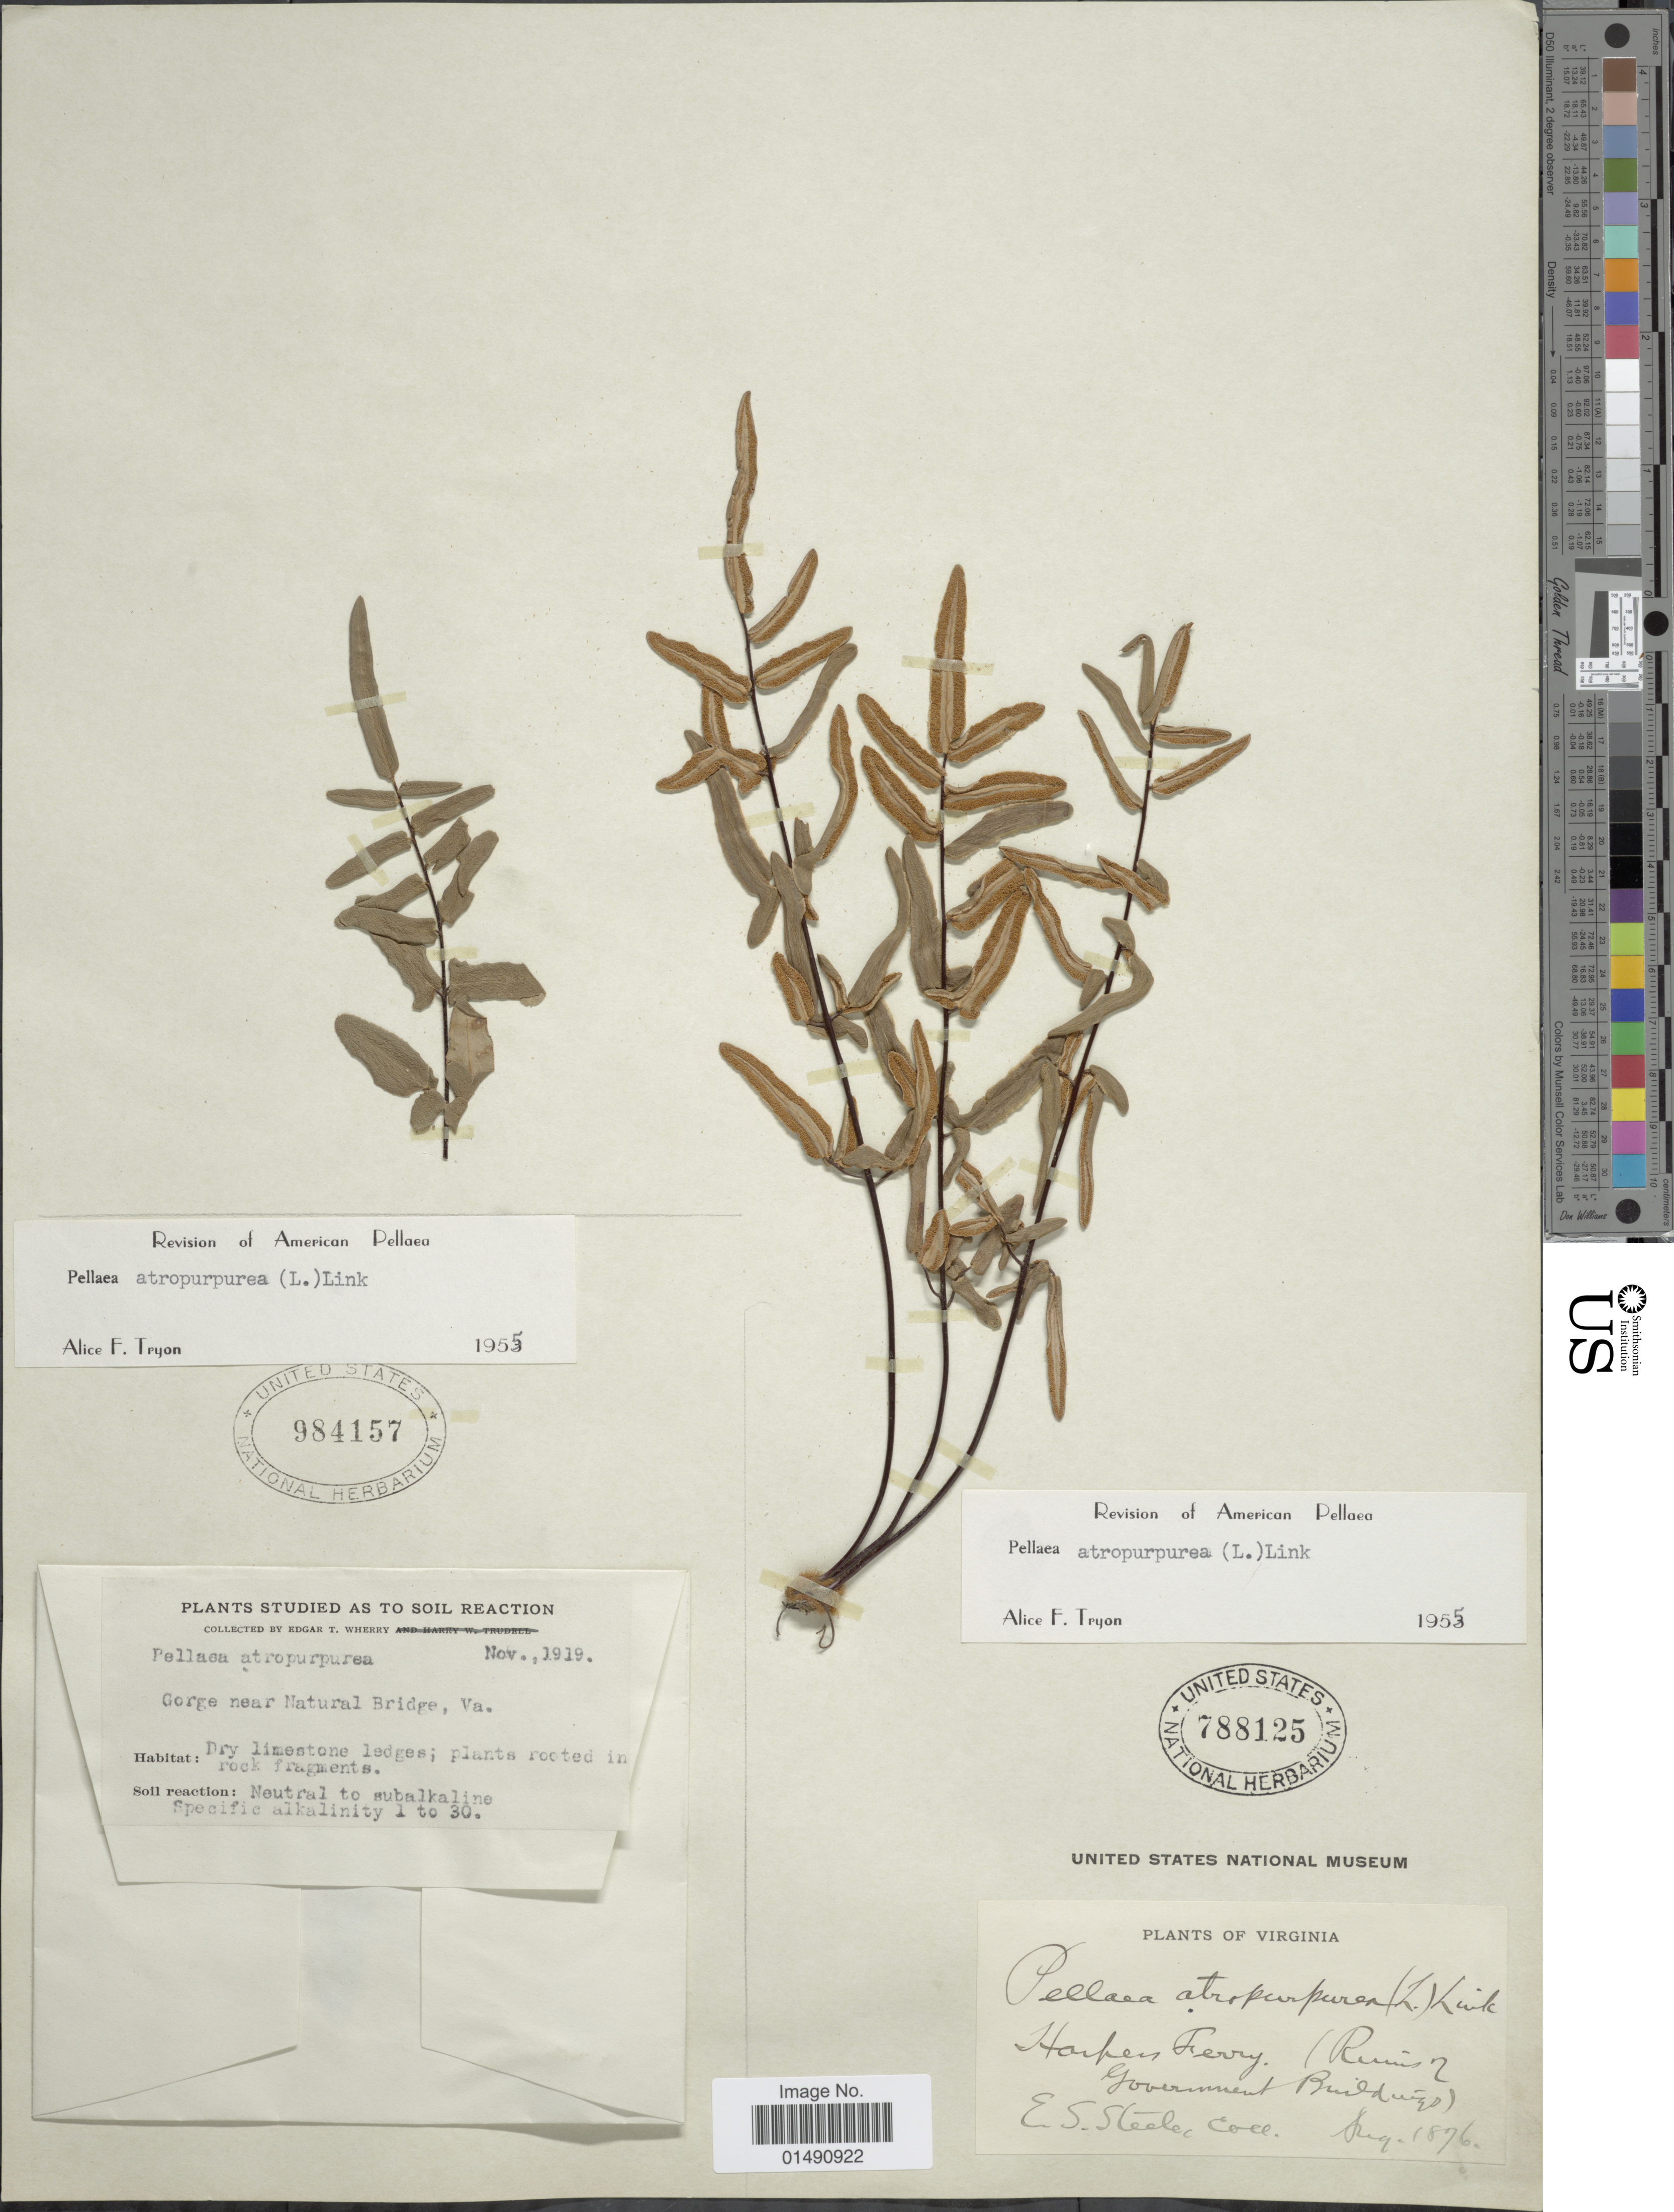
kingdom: Plantae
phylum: Tracheophyta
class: Polypodiopsida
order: Polypodiales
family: Pteridaceae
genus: Pellaea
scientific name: Pellaea atropurpurea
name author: (L.) Link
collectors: E. Steele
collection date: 1876-08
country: United States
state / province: West Virginia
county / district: Jefferson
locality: Harpers Ferry (Ruins of government building)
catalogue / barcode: US 788125